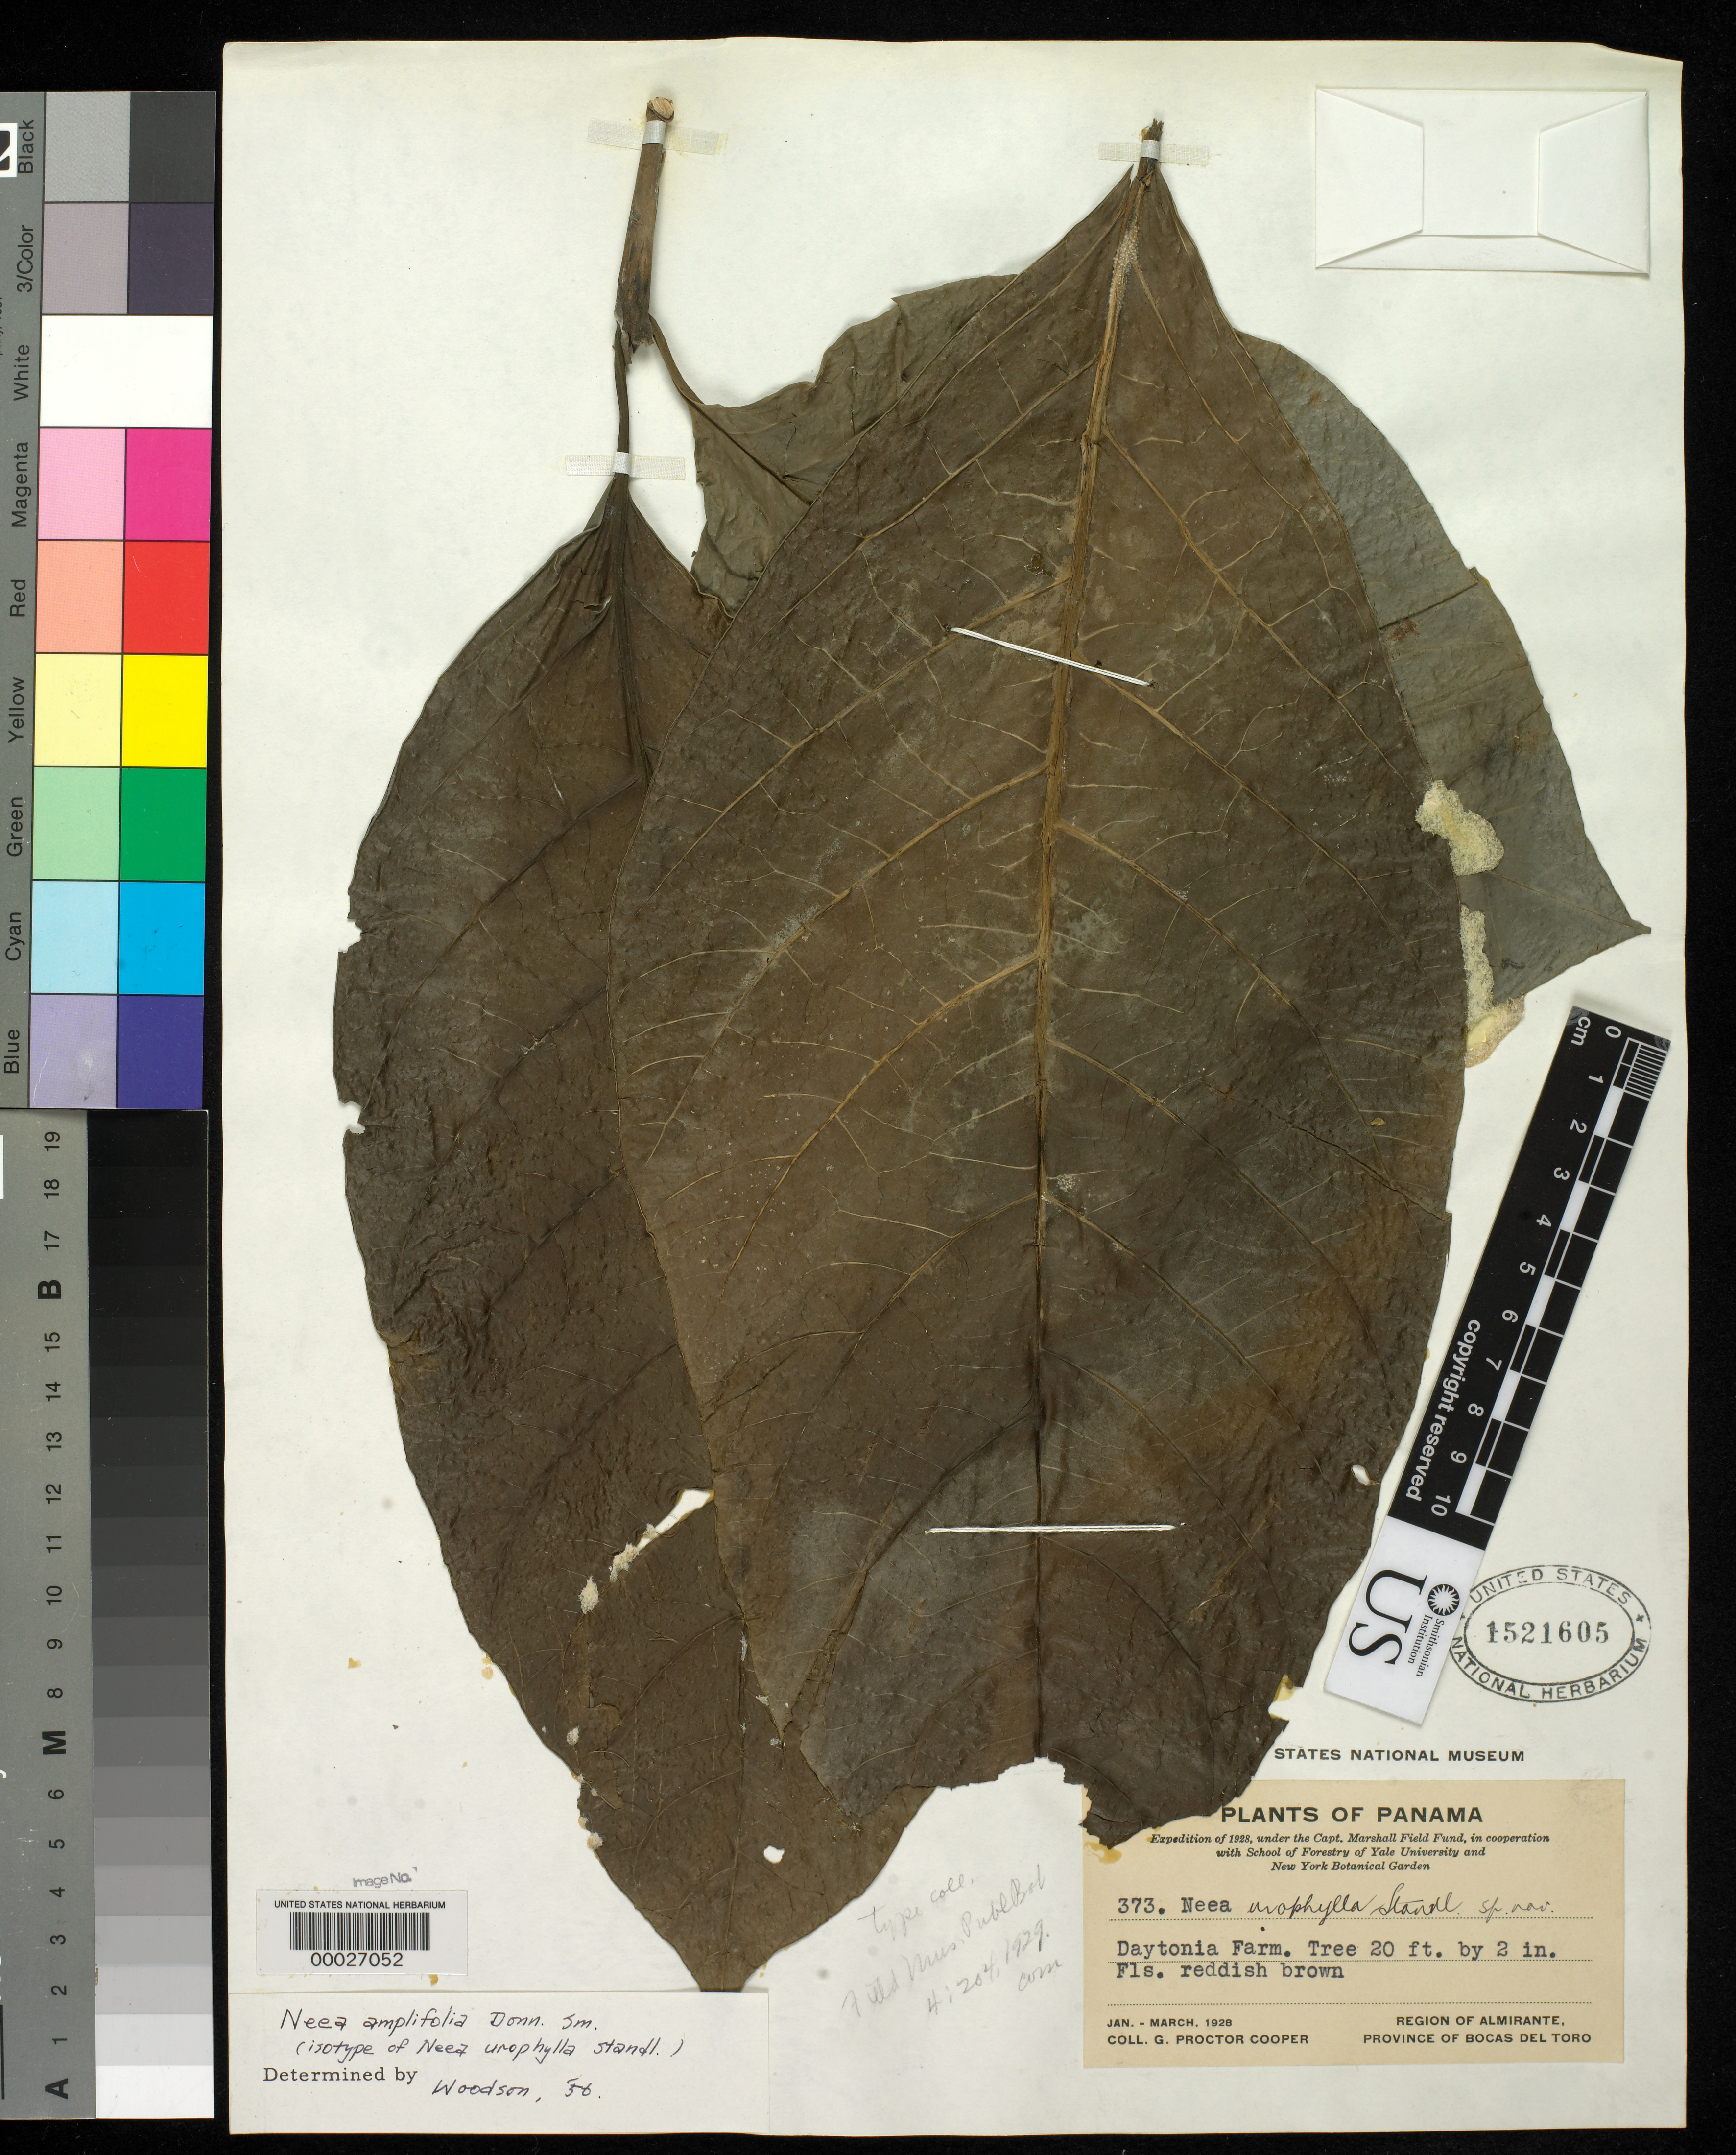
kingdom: Plantae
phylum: Tracheophyta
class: Magnoliopsida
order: Caryophyllales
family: Nyctaginaceae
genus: Neea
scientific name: Neea urophylla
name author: Standl.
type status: Isotype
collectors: G. Cooper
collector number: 373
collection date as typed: Jan 1928 to -- Mar 1928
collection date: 1928-01/1928-03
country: Panama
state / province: Bocas del Toro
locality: Almirante.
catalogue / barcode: US 1521605